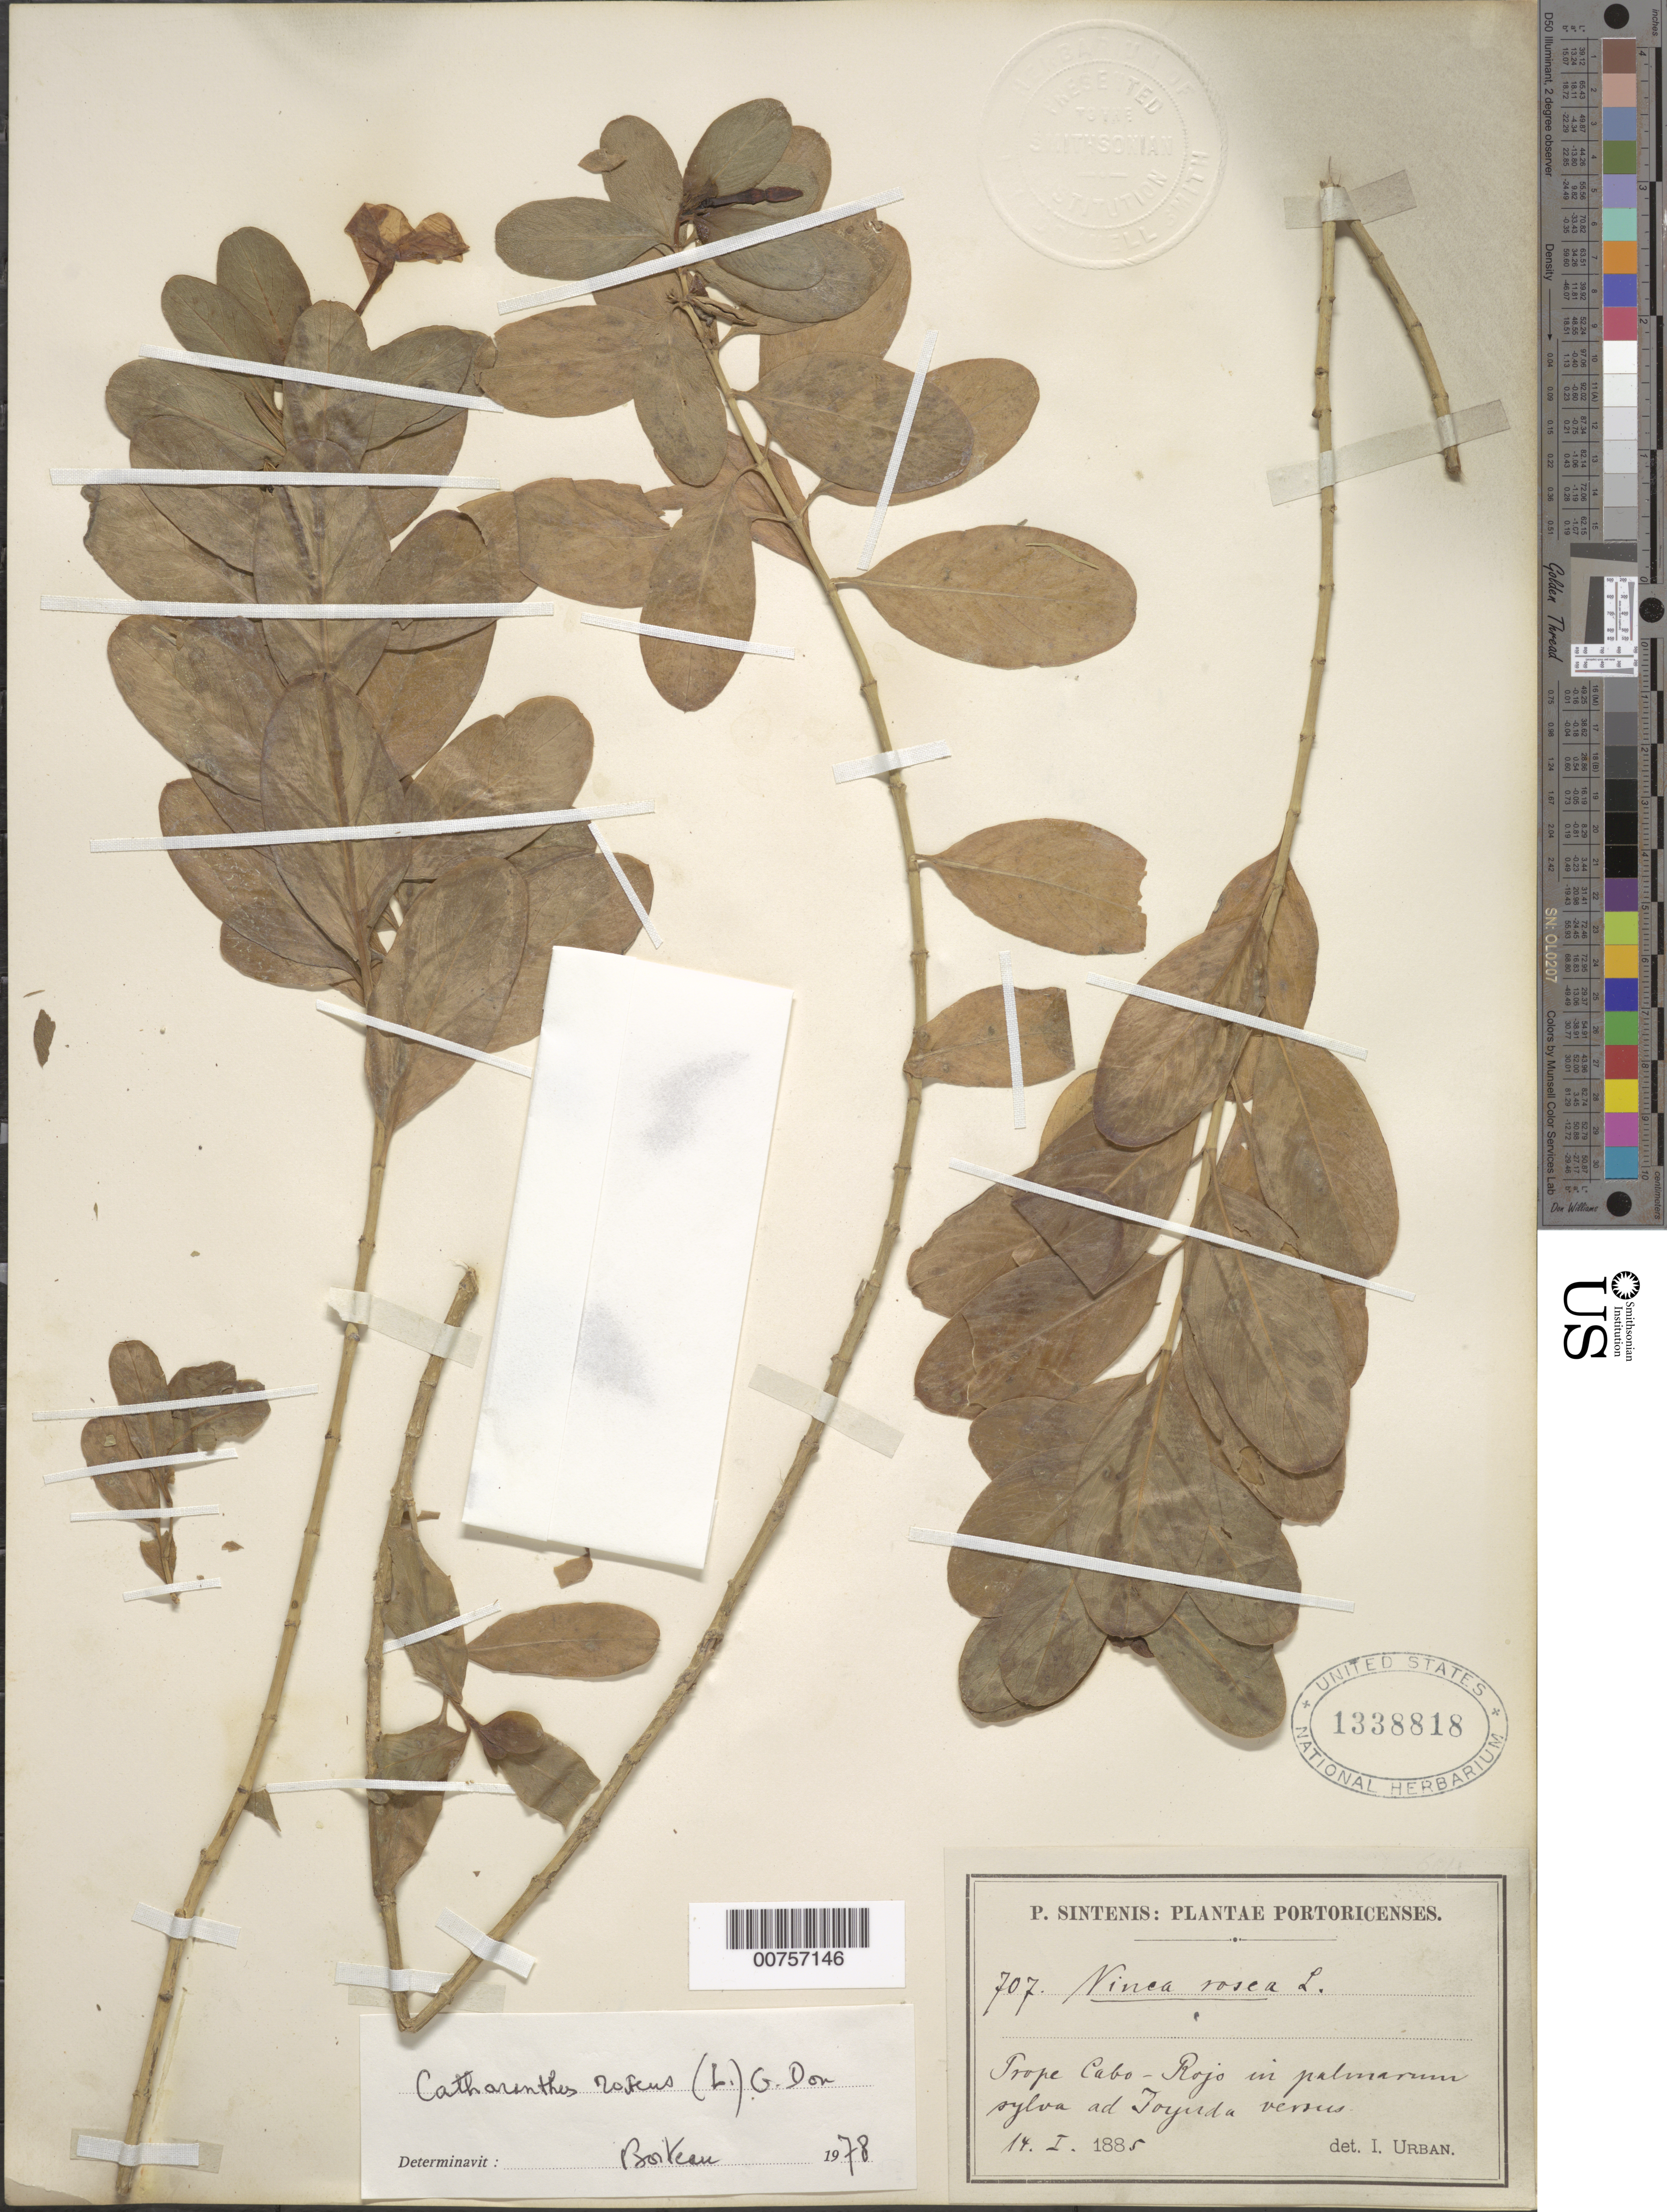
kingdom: Plantae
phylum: Tracheophyta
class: Magnoliopsida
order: Gentianales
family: Apocynaceae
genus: Catharanthus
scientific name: Catharanthus roseus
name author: (L.) G. Don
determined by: Boitreau, --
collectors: P. Sintenis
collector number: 707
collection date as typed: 14 Jan 1885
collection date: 1885-01-14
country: Puerto Rico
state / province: Cabo Rojo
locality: Prope Cabo Rojo in palmarum sylva ad Joyuda versus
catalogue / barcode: US 1338818